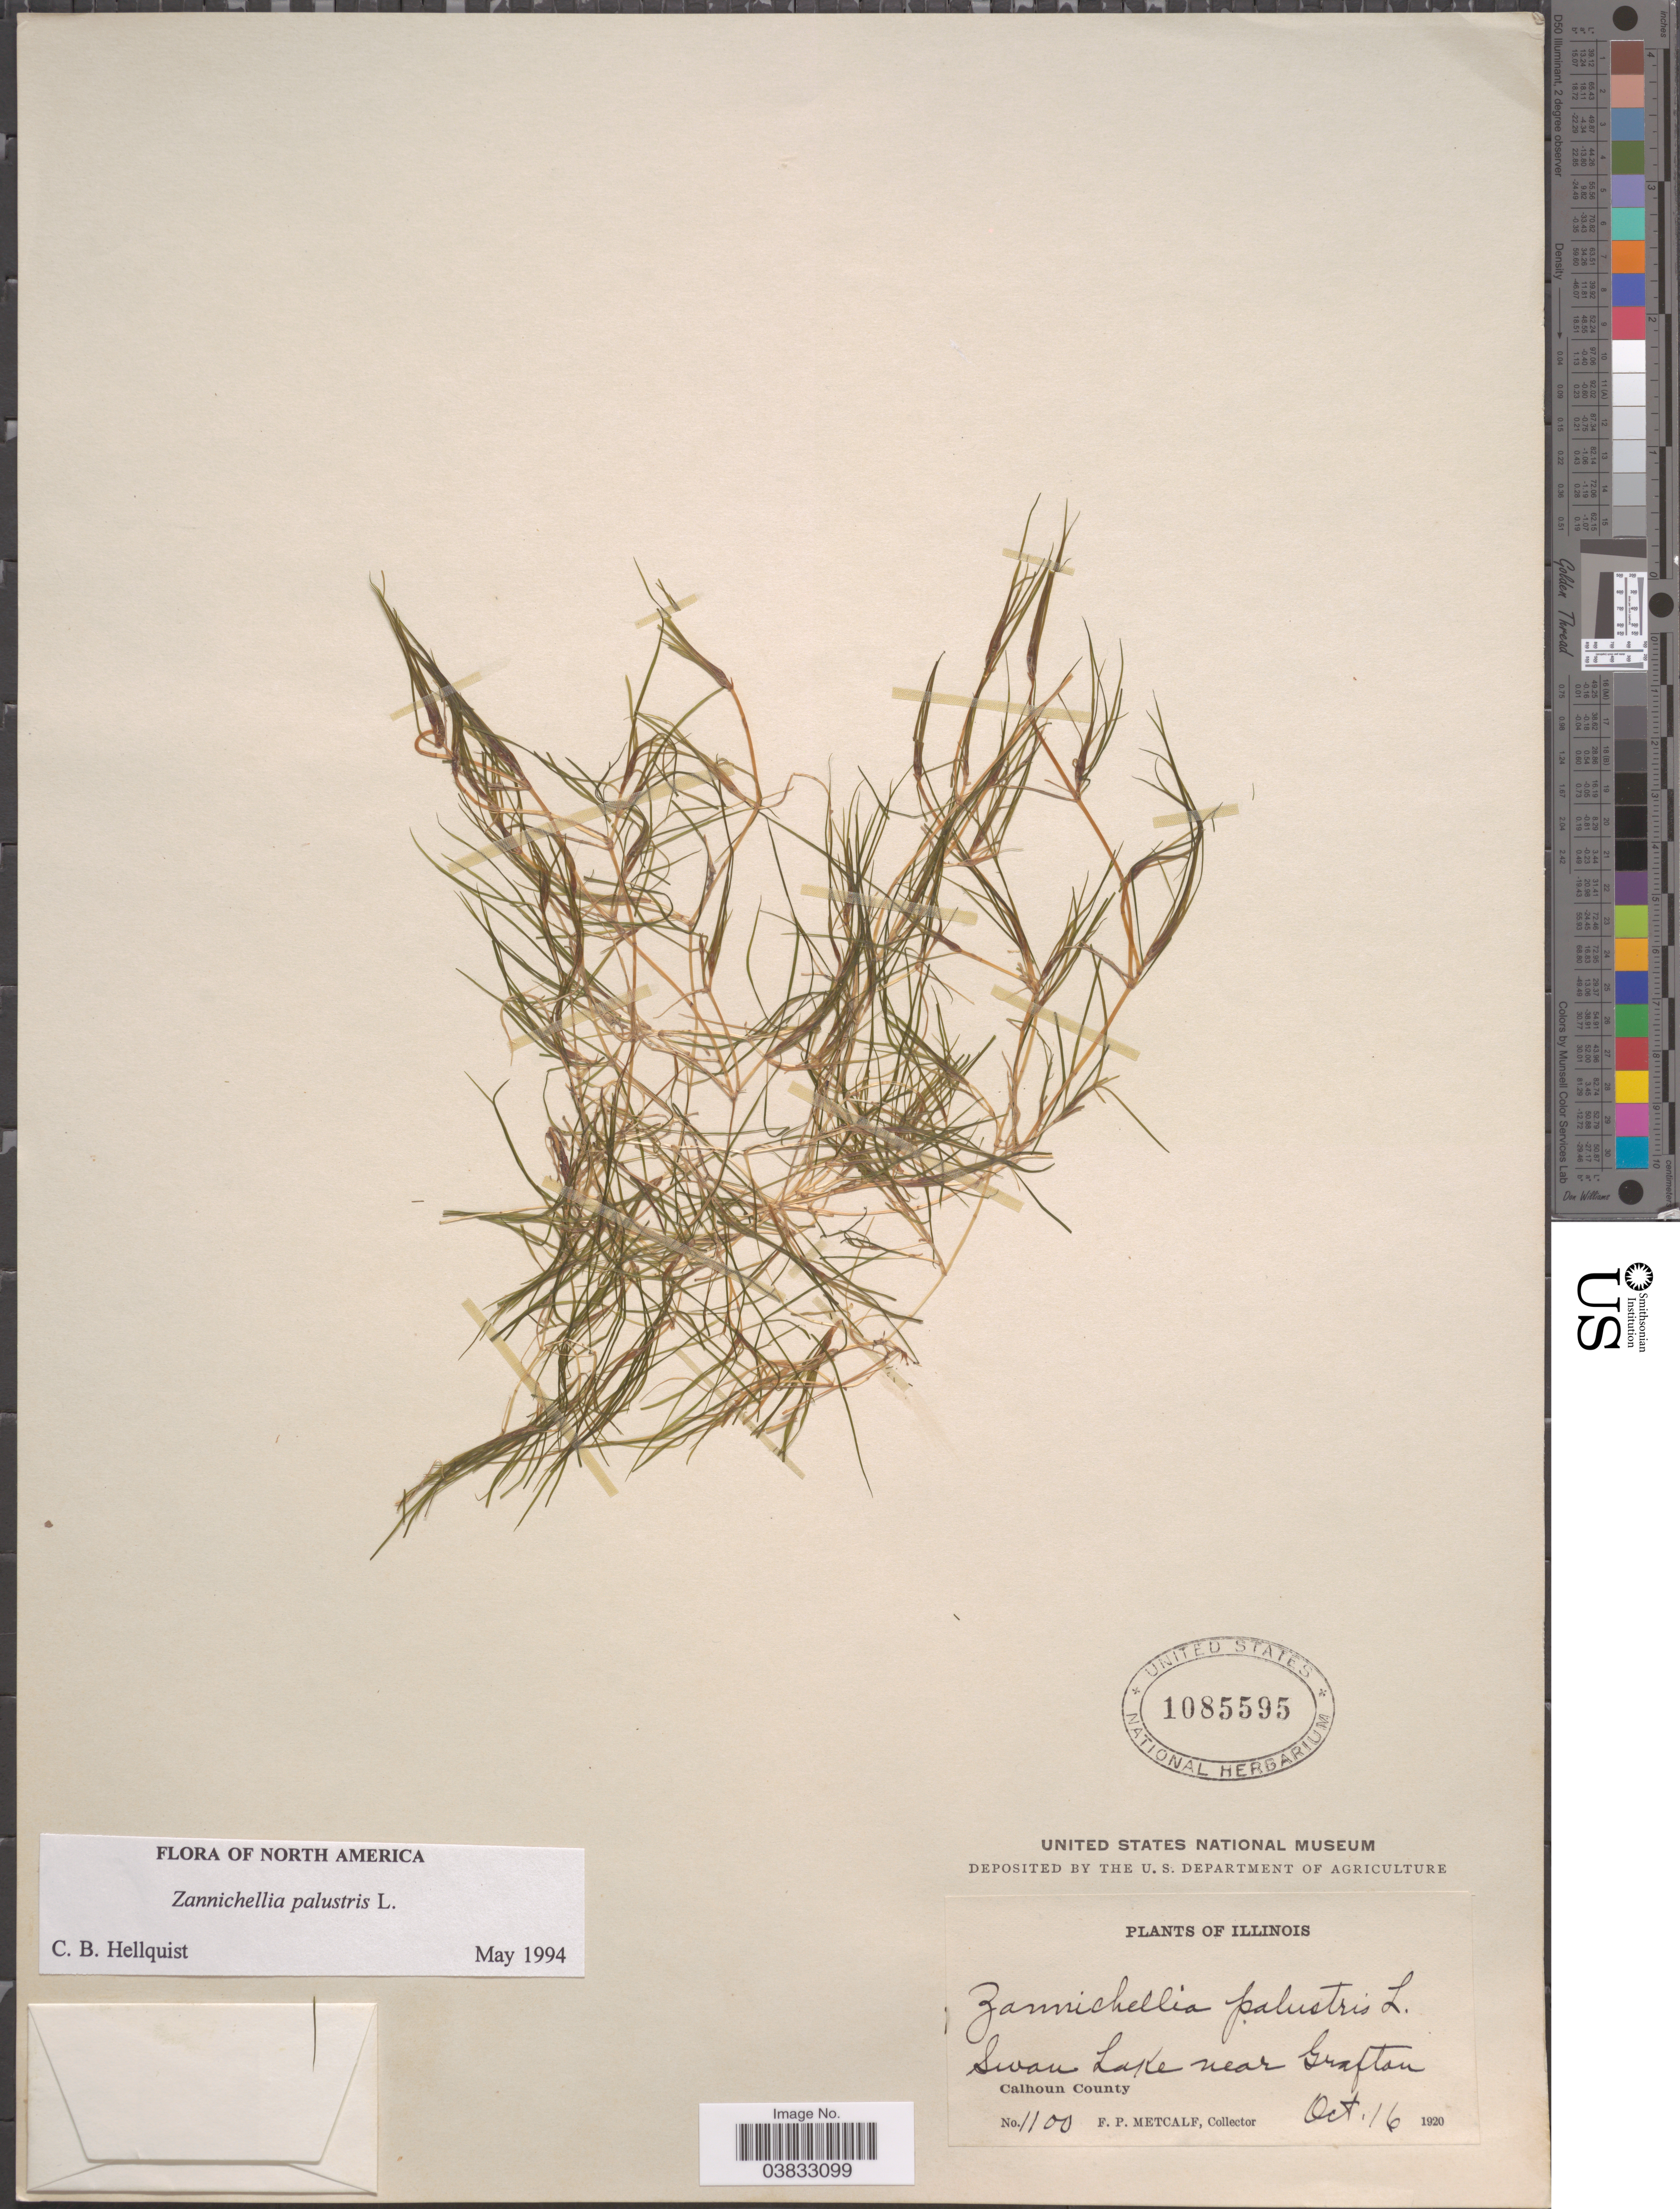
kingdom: Plantae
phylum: Tracheophyta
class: Liliopsida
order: Alismatales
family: Potamogetonaceae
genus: Zannichellia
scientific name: Zannichellia palustris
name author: L.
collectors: F. Metcalf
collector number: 1100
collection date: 1920-10-16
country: United States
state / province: Illinois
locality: Swan Lake near Grafton. Calhoun County.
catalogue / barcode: US 1085595